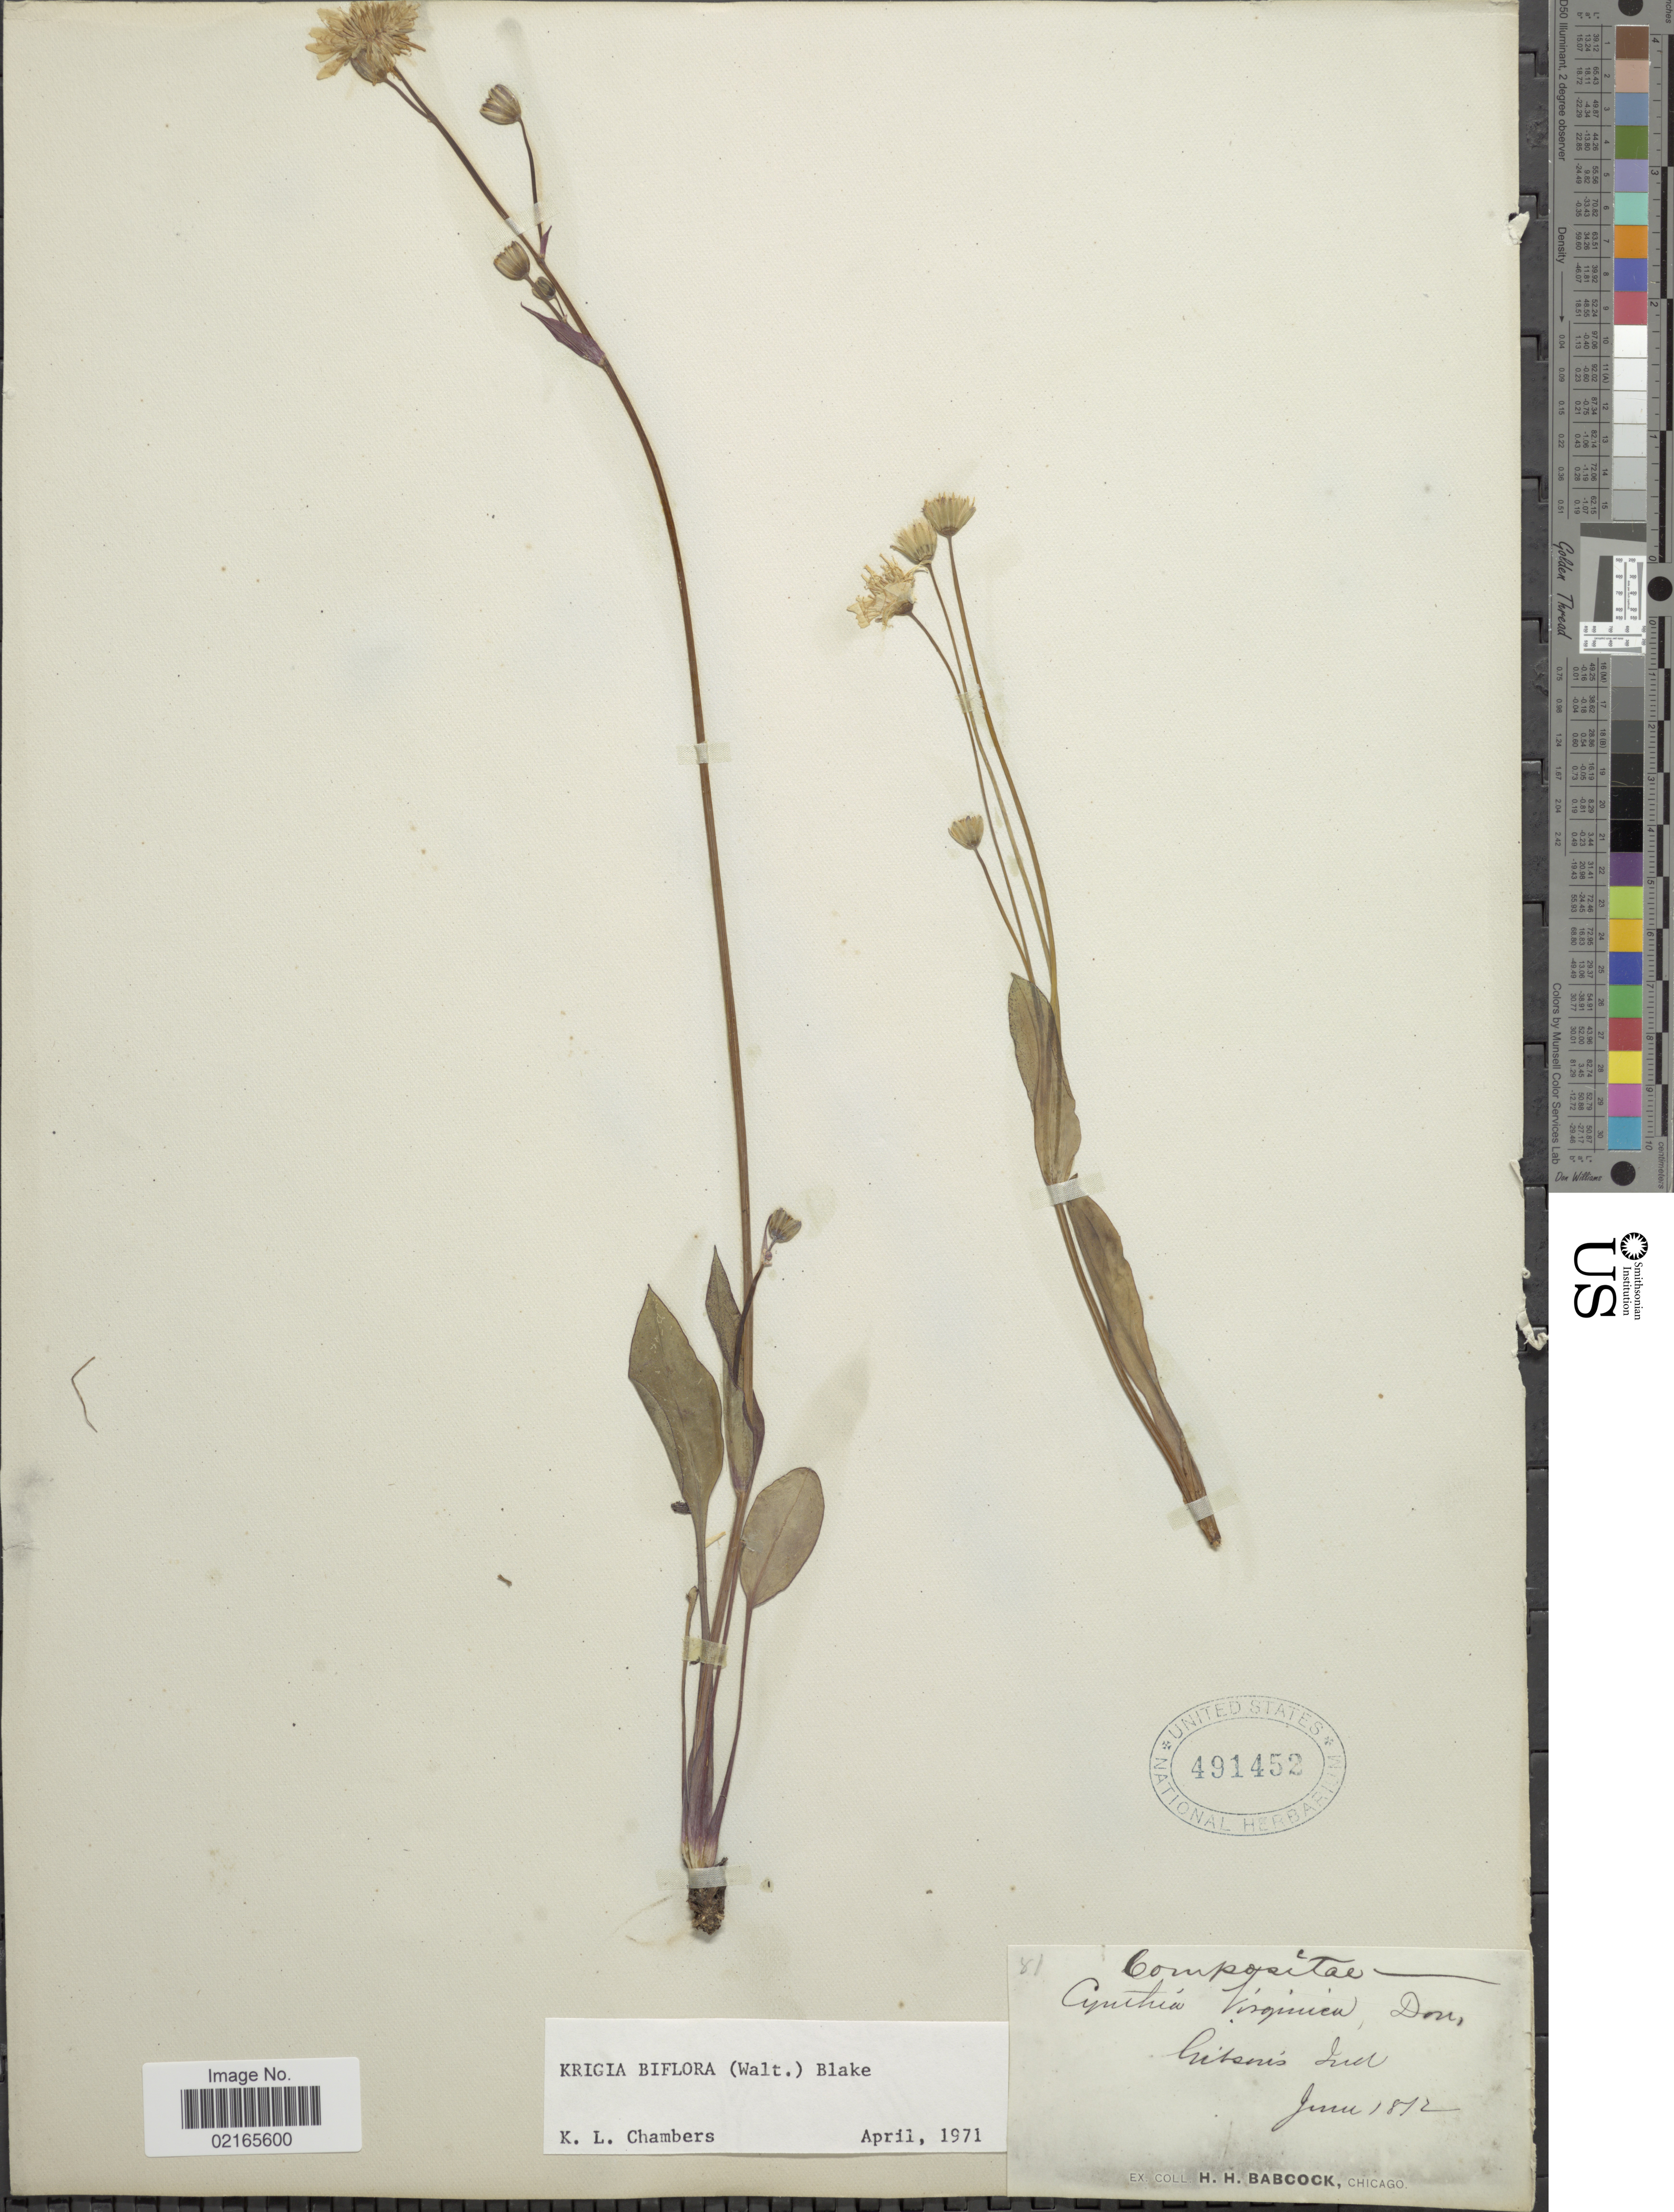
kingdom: Plantae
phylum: Tracheophyta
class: Magnoliopsida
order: Asterales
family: Asteraceae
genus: Krigia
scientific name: Krigia biflora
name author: (Walter) S.F. Blake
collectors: H. Babcock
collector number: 81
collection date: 1872-06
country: United States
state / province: Indiana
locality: Gibson's.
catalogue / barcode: US 491452